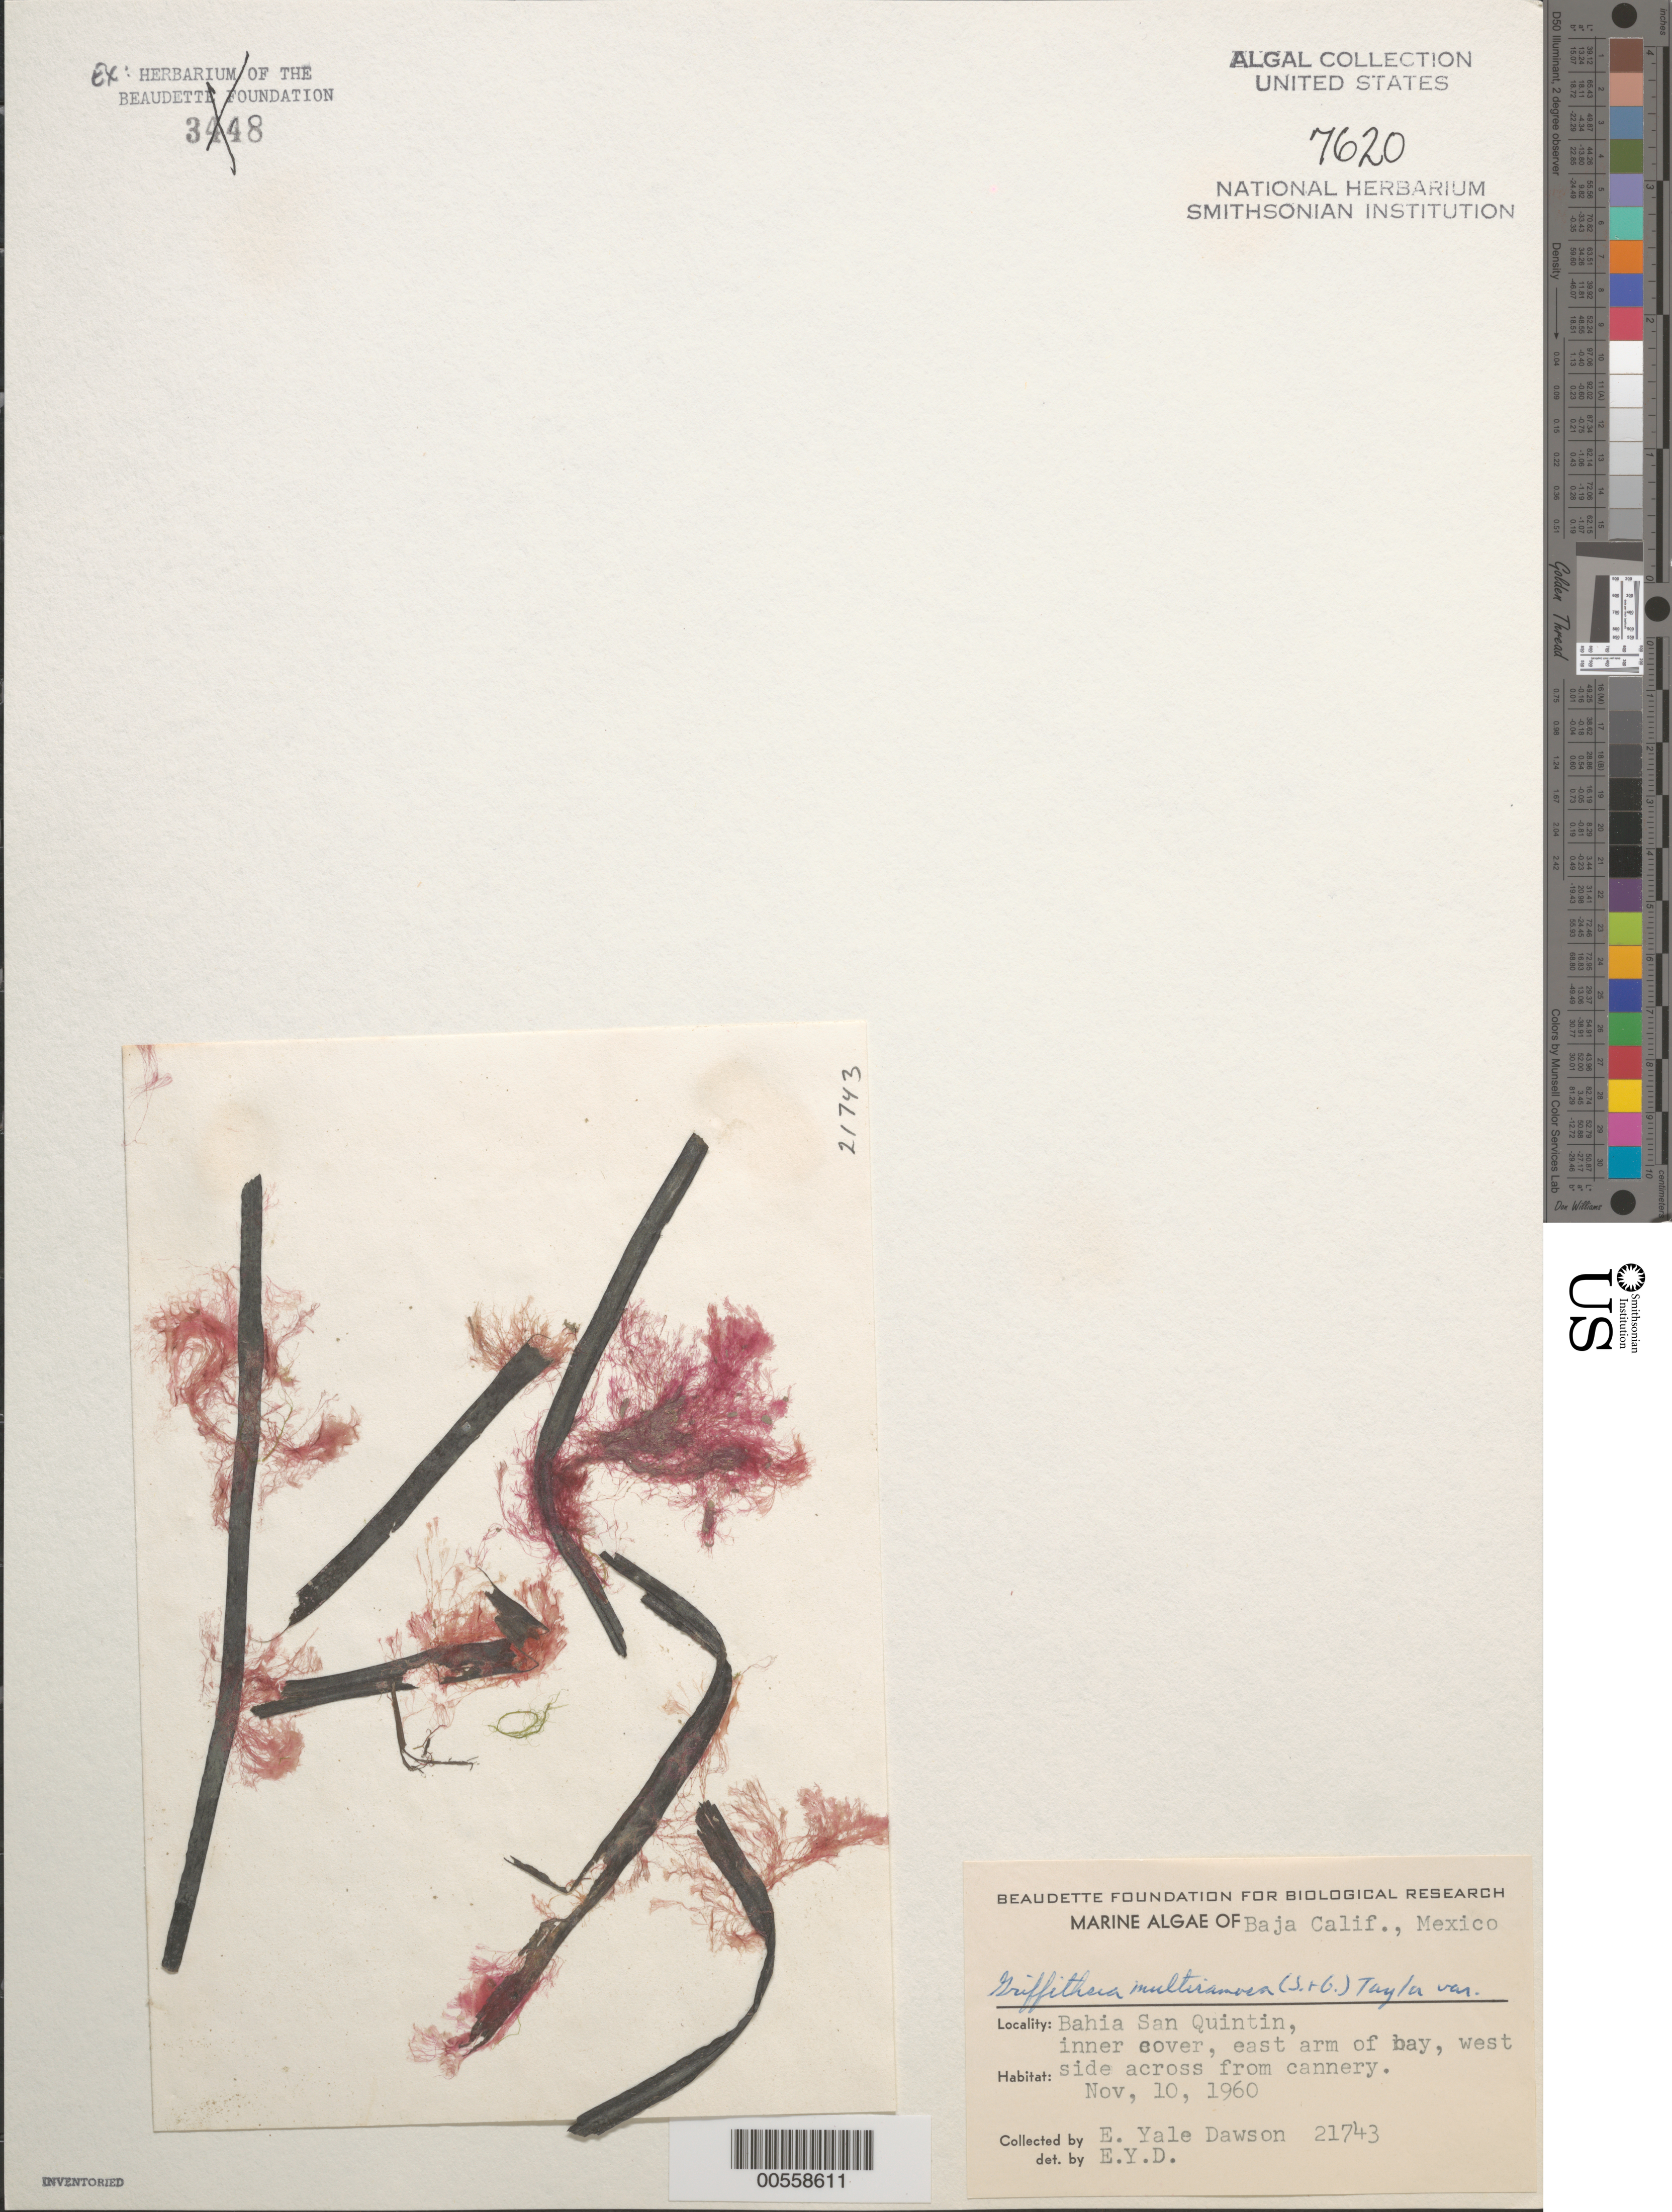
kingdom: Plantae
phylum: Rhodophyta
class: Florideophyceae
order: Ceramiales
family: Wrangeliaceae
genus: Anotrichium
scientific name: Anotrichium multiramosum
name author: (Setchell & N.L. Gardner) Baldock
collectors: E. Y. Dawson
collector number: EYD 21743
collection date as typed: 10 Nov 1960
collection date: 1960-11-10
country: Mexico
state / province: Baja California Norte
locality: Bahia San Quintin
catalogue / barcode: US 7620